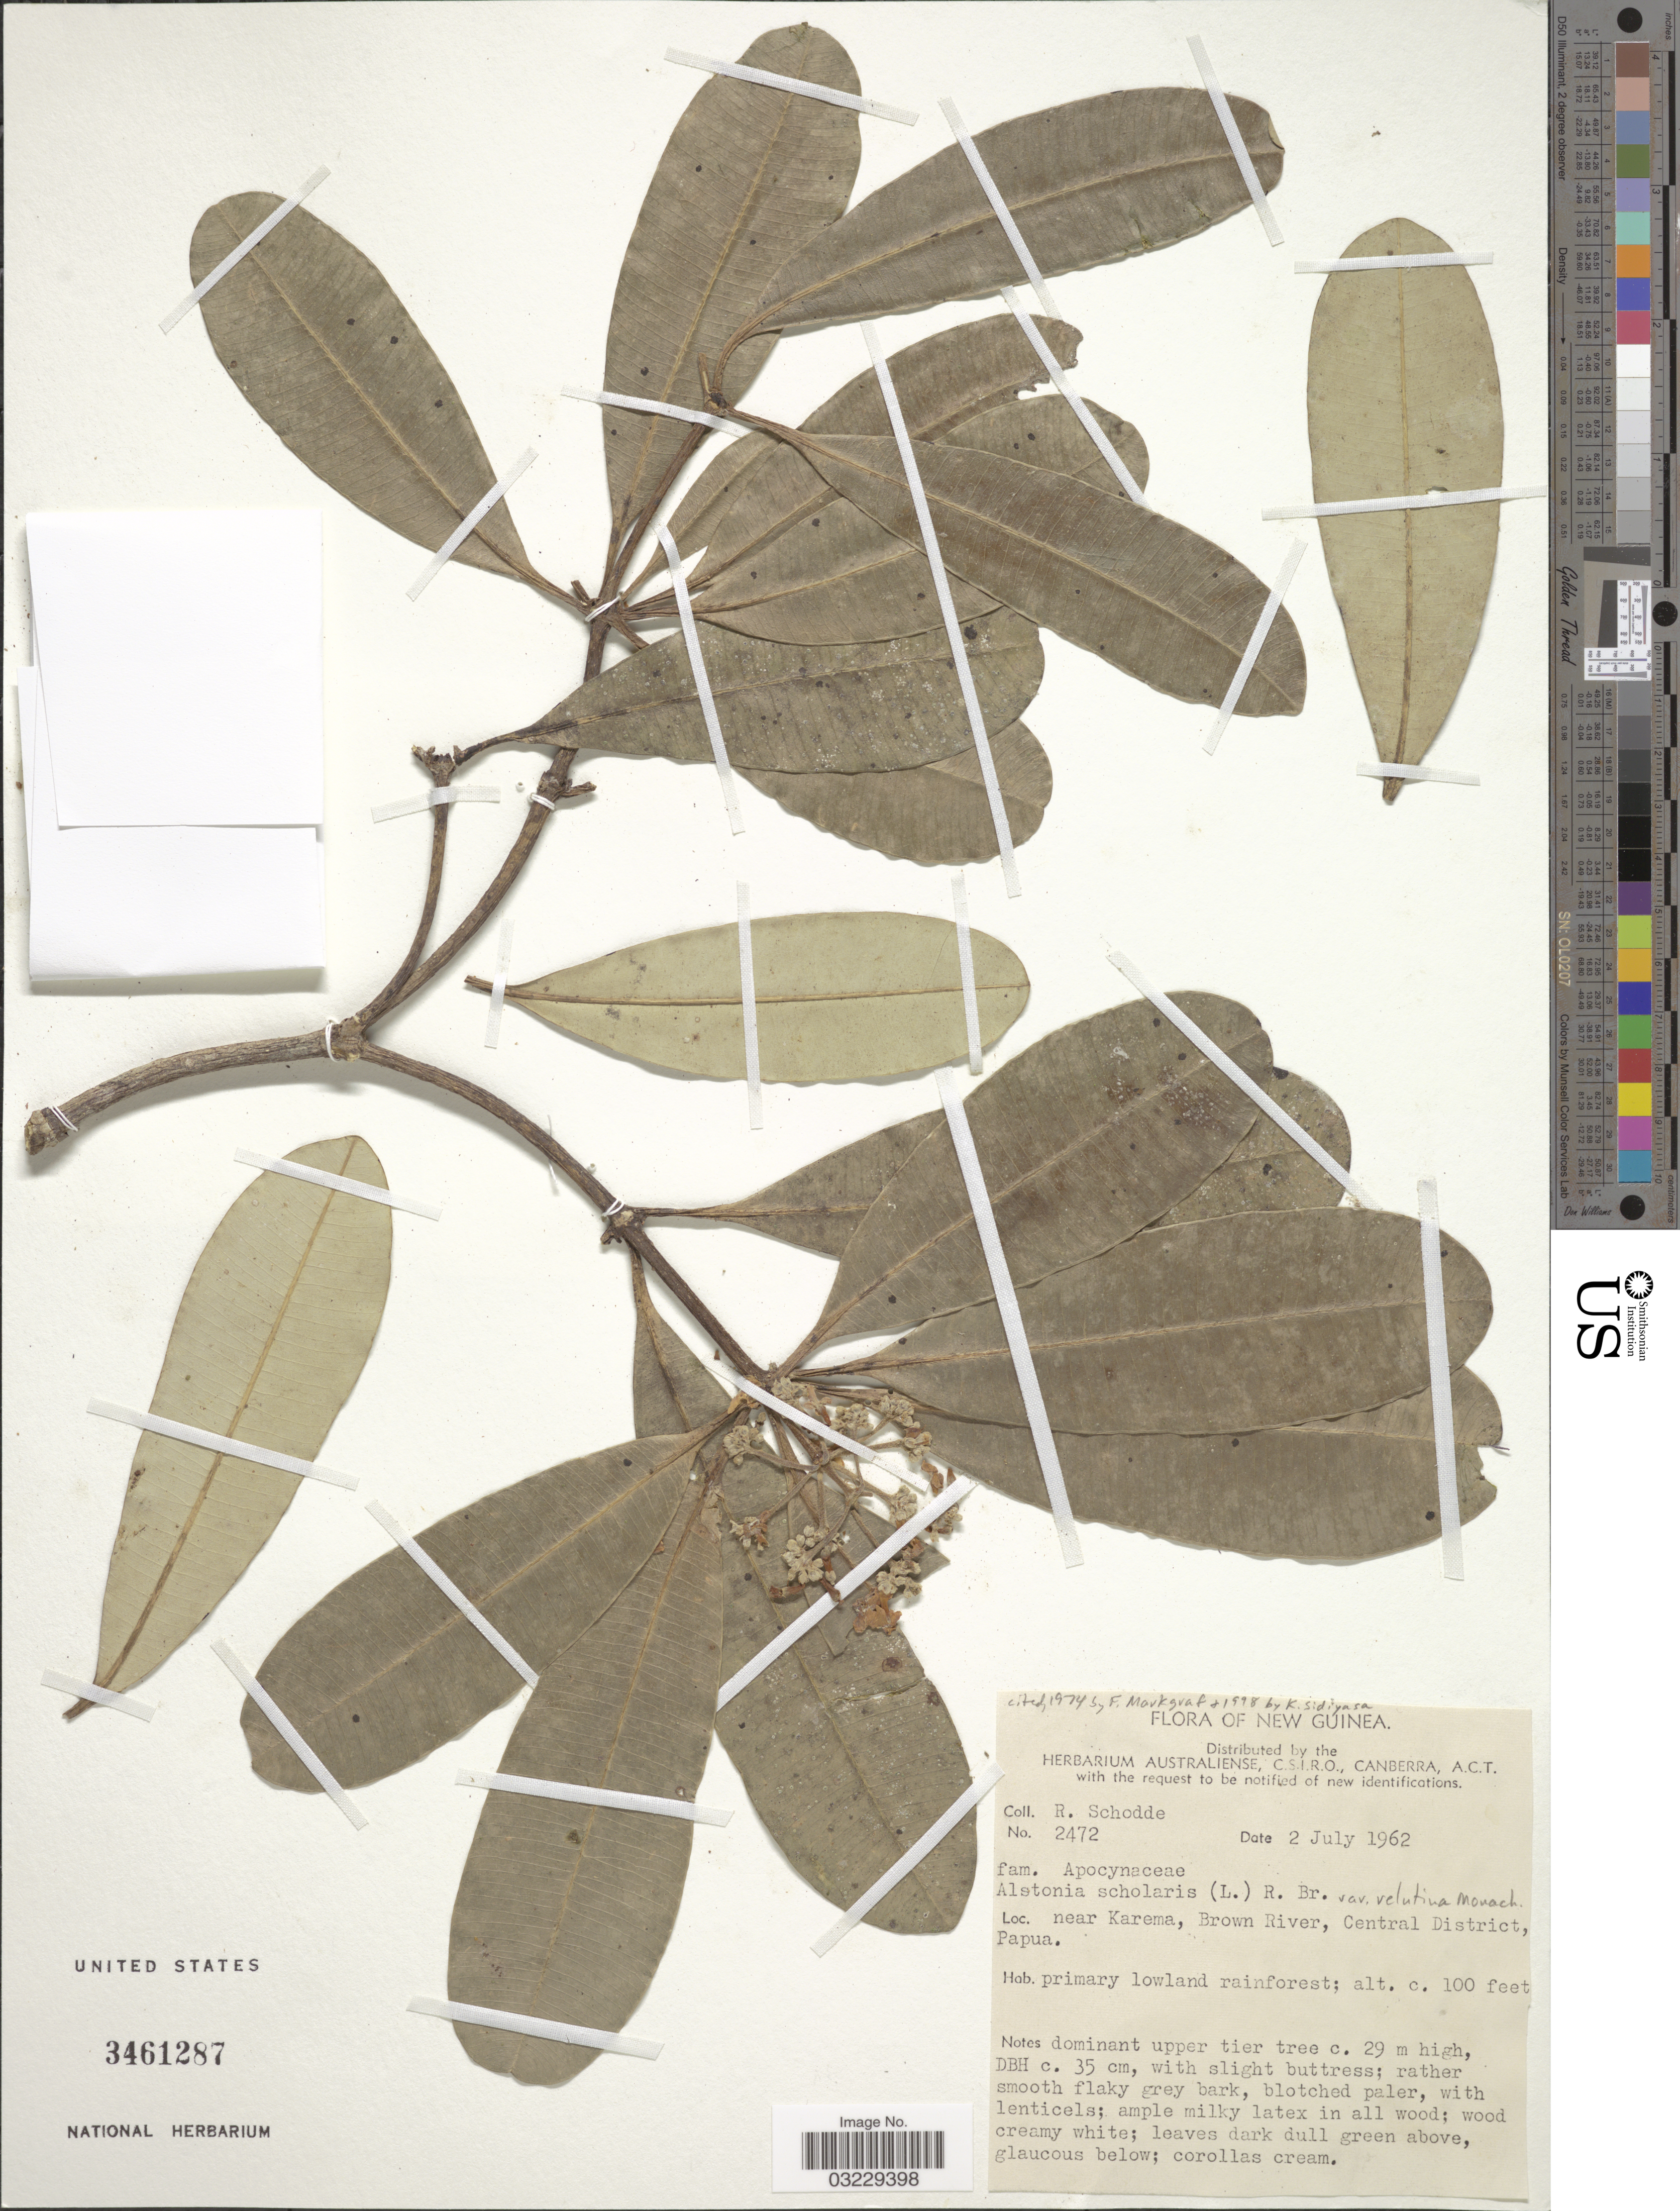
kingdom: Plantae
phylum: Tracheophyta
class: Magnoliopsida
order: Gentianales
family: Apocynaceae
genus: Alstonia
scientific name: Alstonia scholaris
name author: (L.) R. Br.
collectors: R. Schodde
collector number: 2472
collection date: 1962-07-02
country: Papua New Guinea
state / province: Central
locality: New Guinea. Near Karema, Brown River, Central District, Papua.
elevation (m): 30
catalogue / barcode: US 3461287